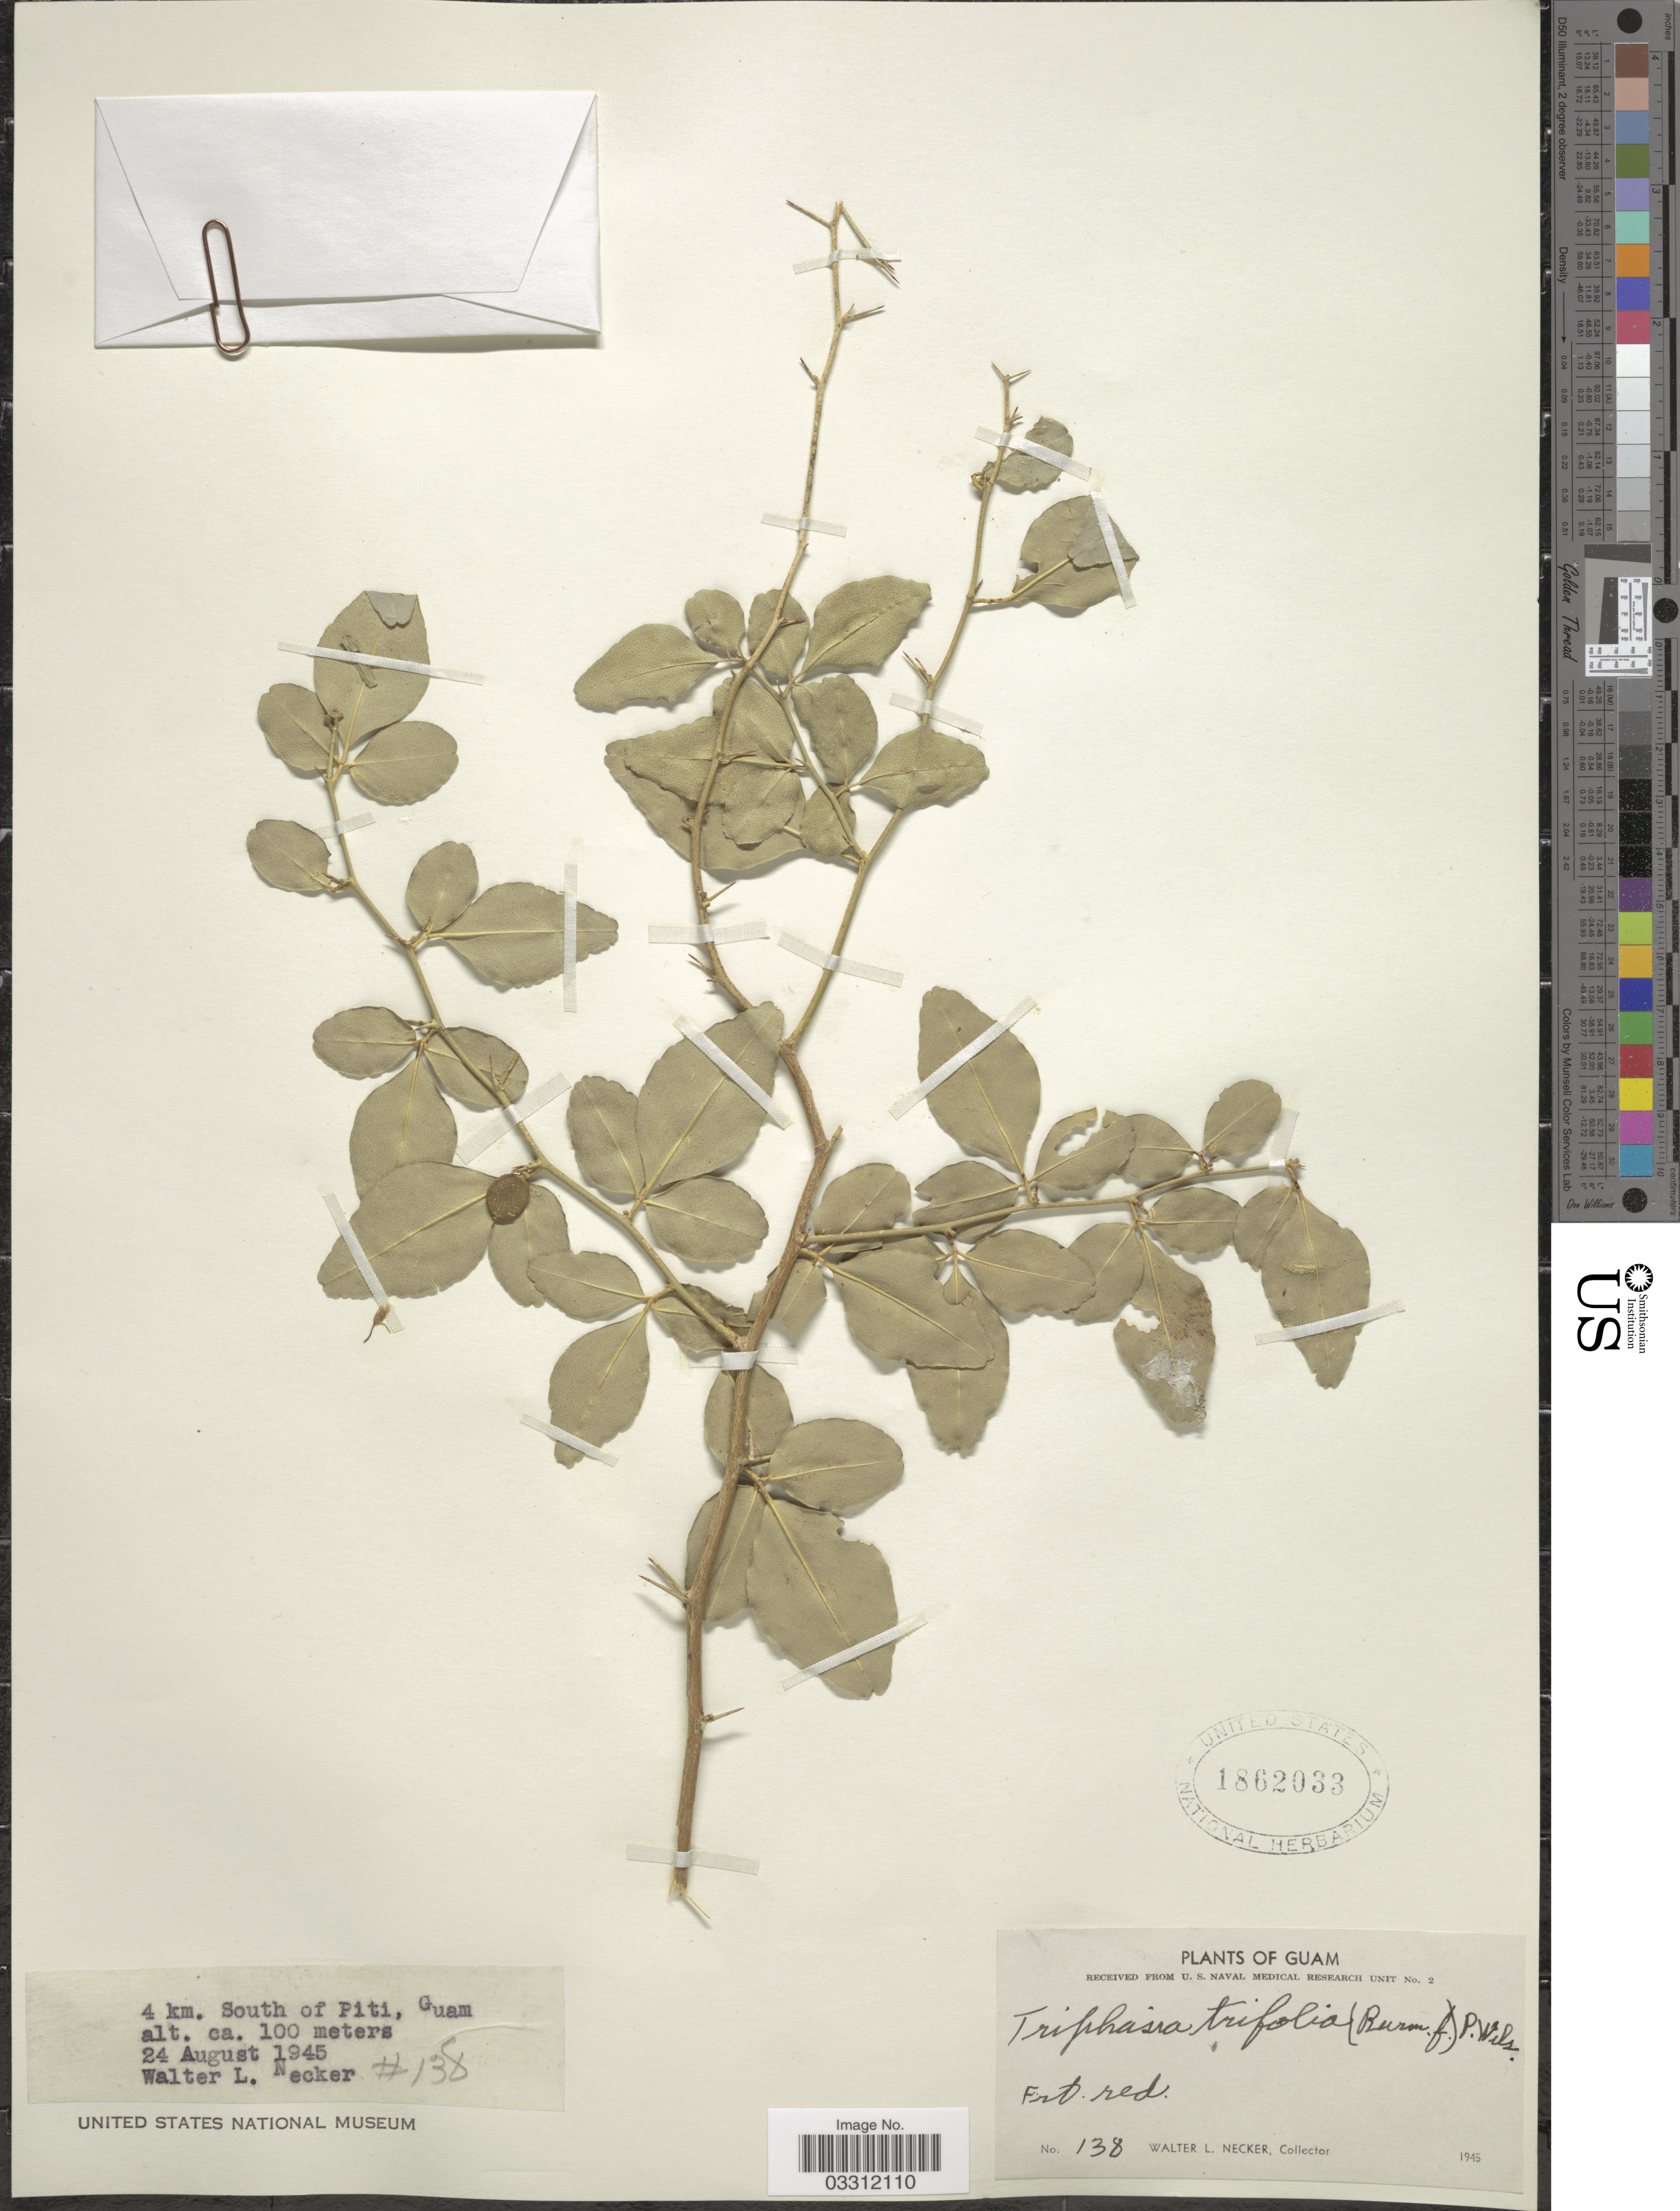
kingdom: Plantae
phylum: Tracheophyta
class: Magnoliopsida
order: Sapindales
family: Rutaceae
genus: Triphasia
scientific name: Triphasia trifolia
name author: (Burm. f.) P. Wilson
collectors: W. L. Necker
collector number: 138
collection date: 1945-08-24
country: Guam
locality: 4 km. South of Piti, Guam.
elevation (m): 100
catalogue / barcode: US 1862033